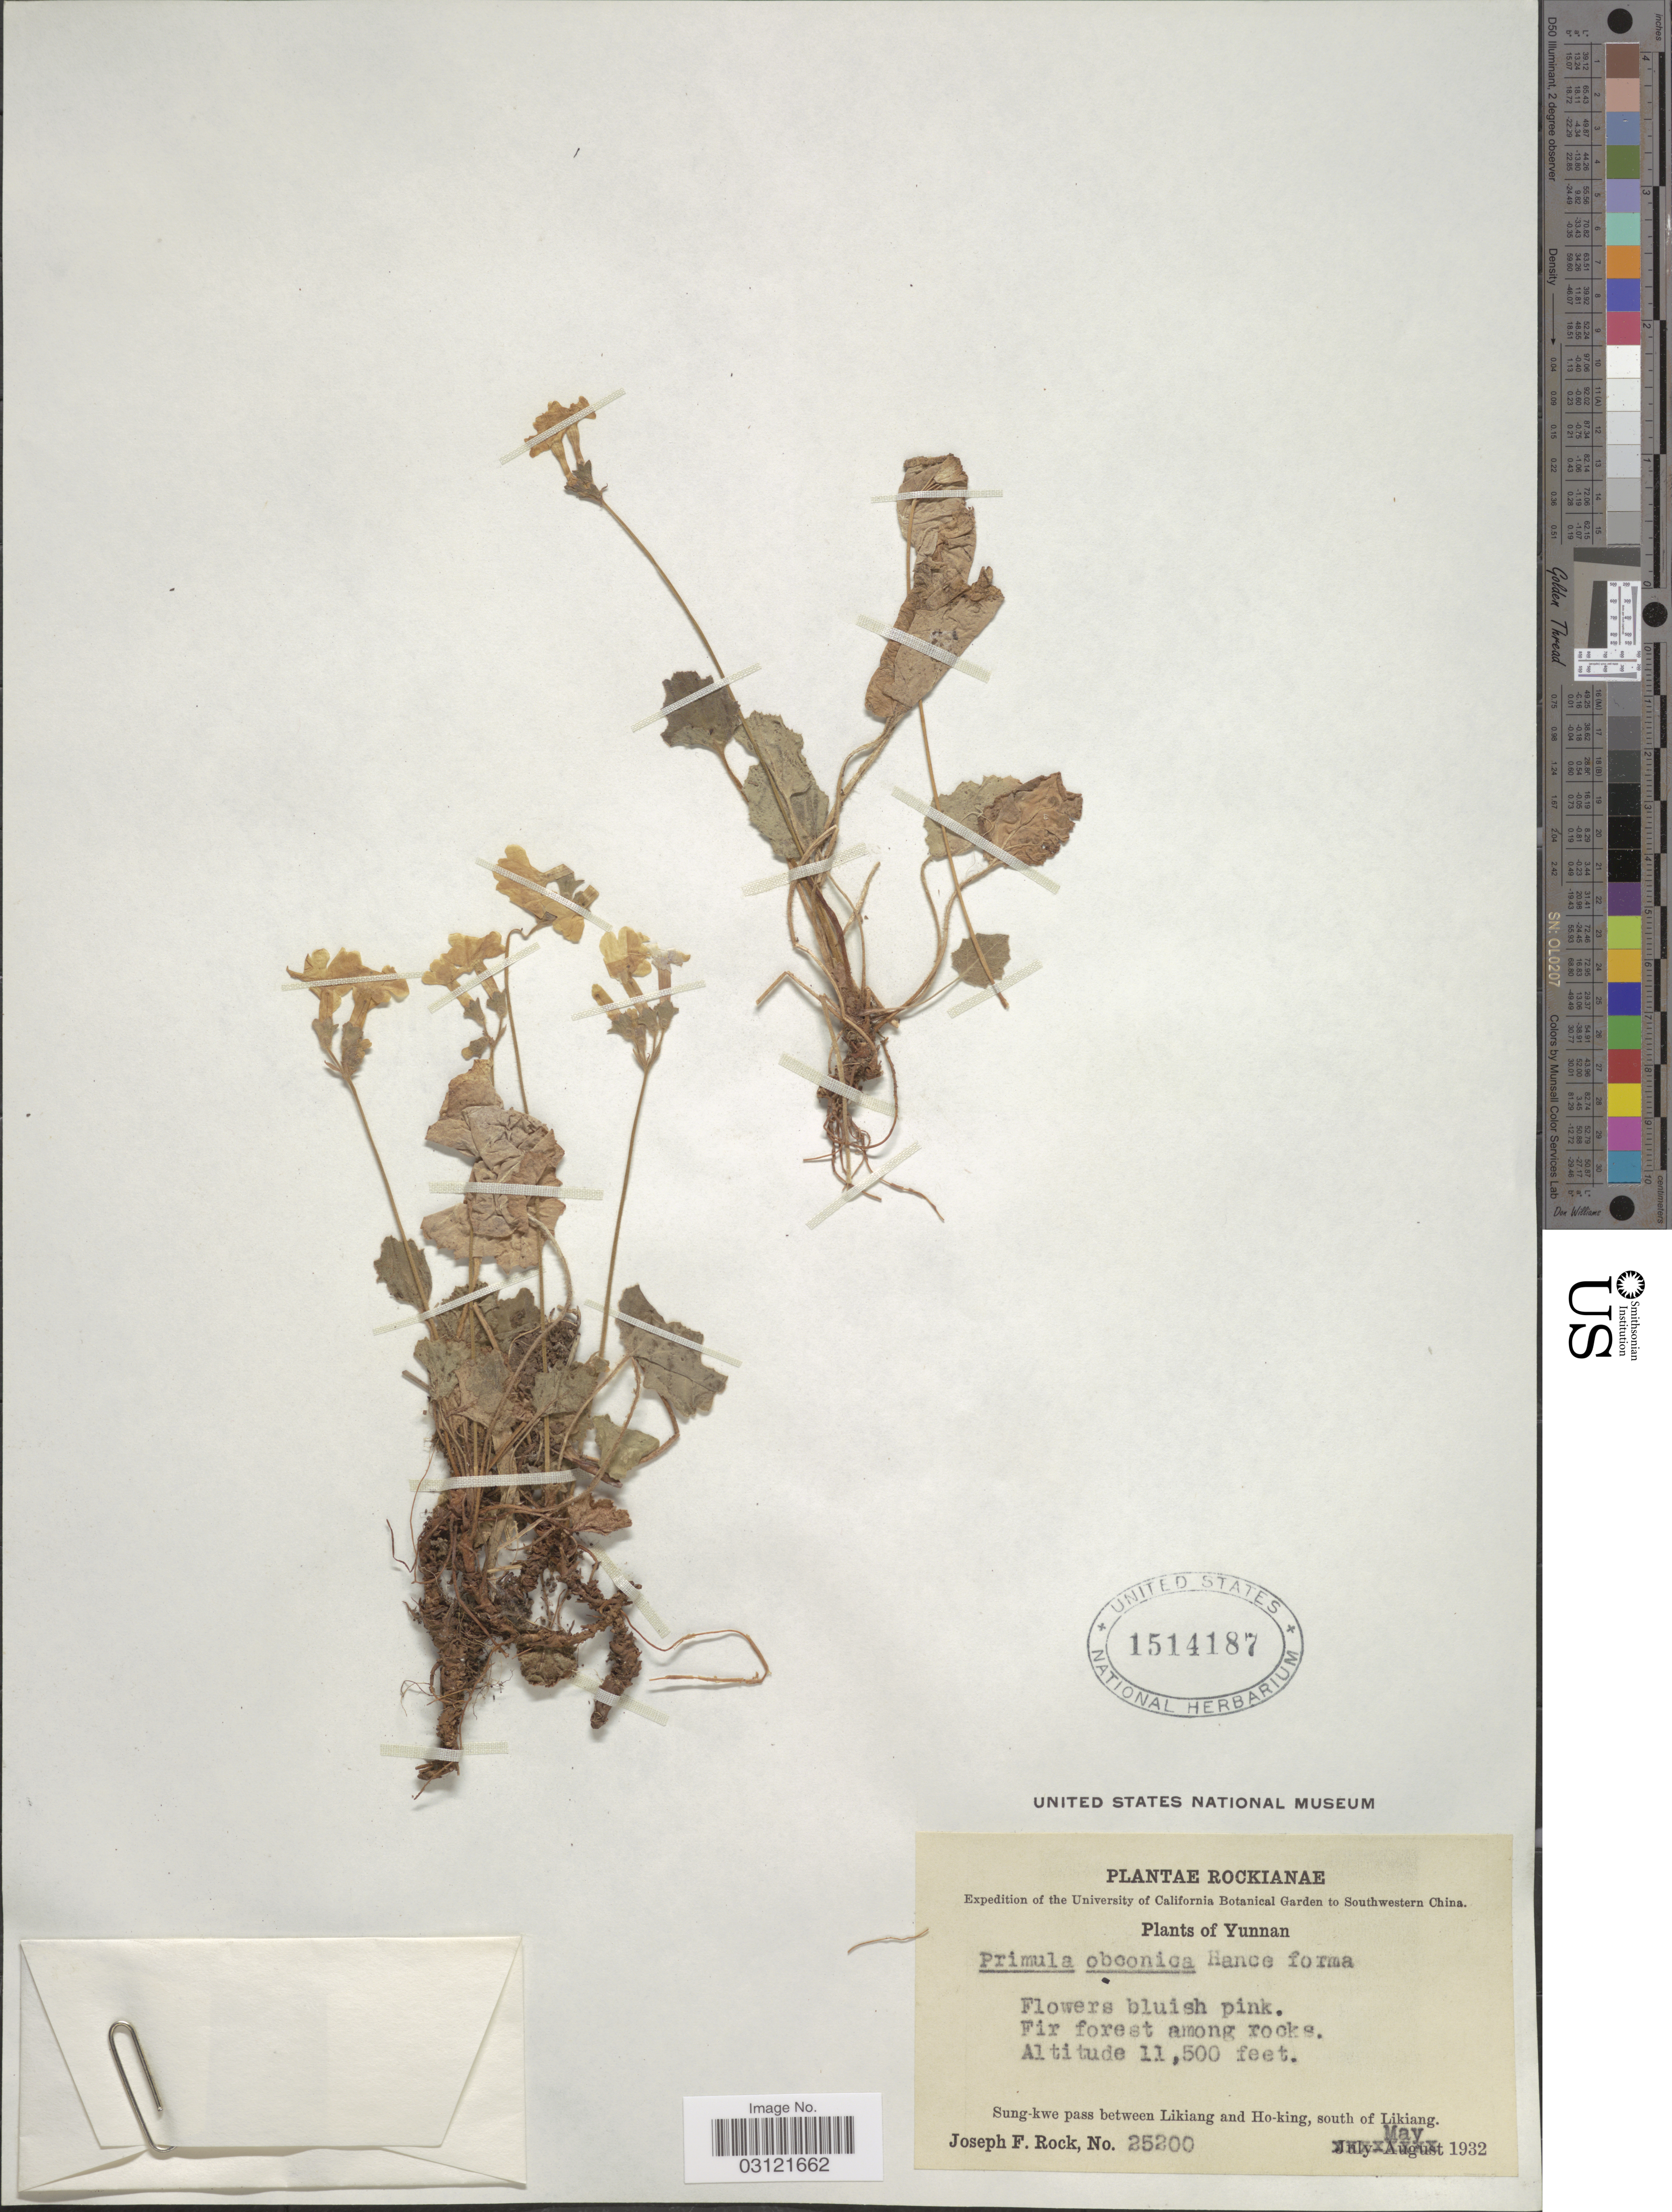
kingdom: Plantae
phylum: Tracheophyta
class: Magnoliopsida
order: Ericales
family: Primulaceae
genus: Primula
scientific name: Primula obconica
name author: Hance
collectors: J. F. Rock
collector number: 25200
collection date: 1932-05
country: China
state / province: Yunnan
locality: Southwestern China, Sung-kwe pass between Likiang and Ho-king, south of Likiang.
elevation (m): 3505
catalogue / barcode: US 1514187